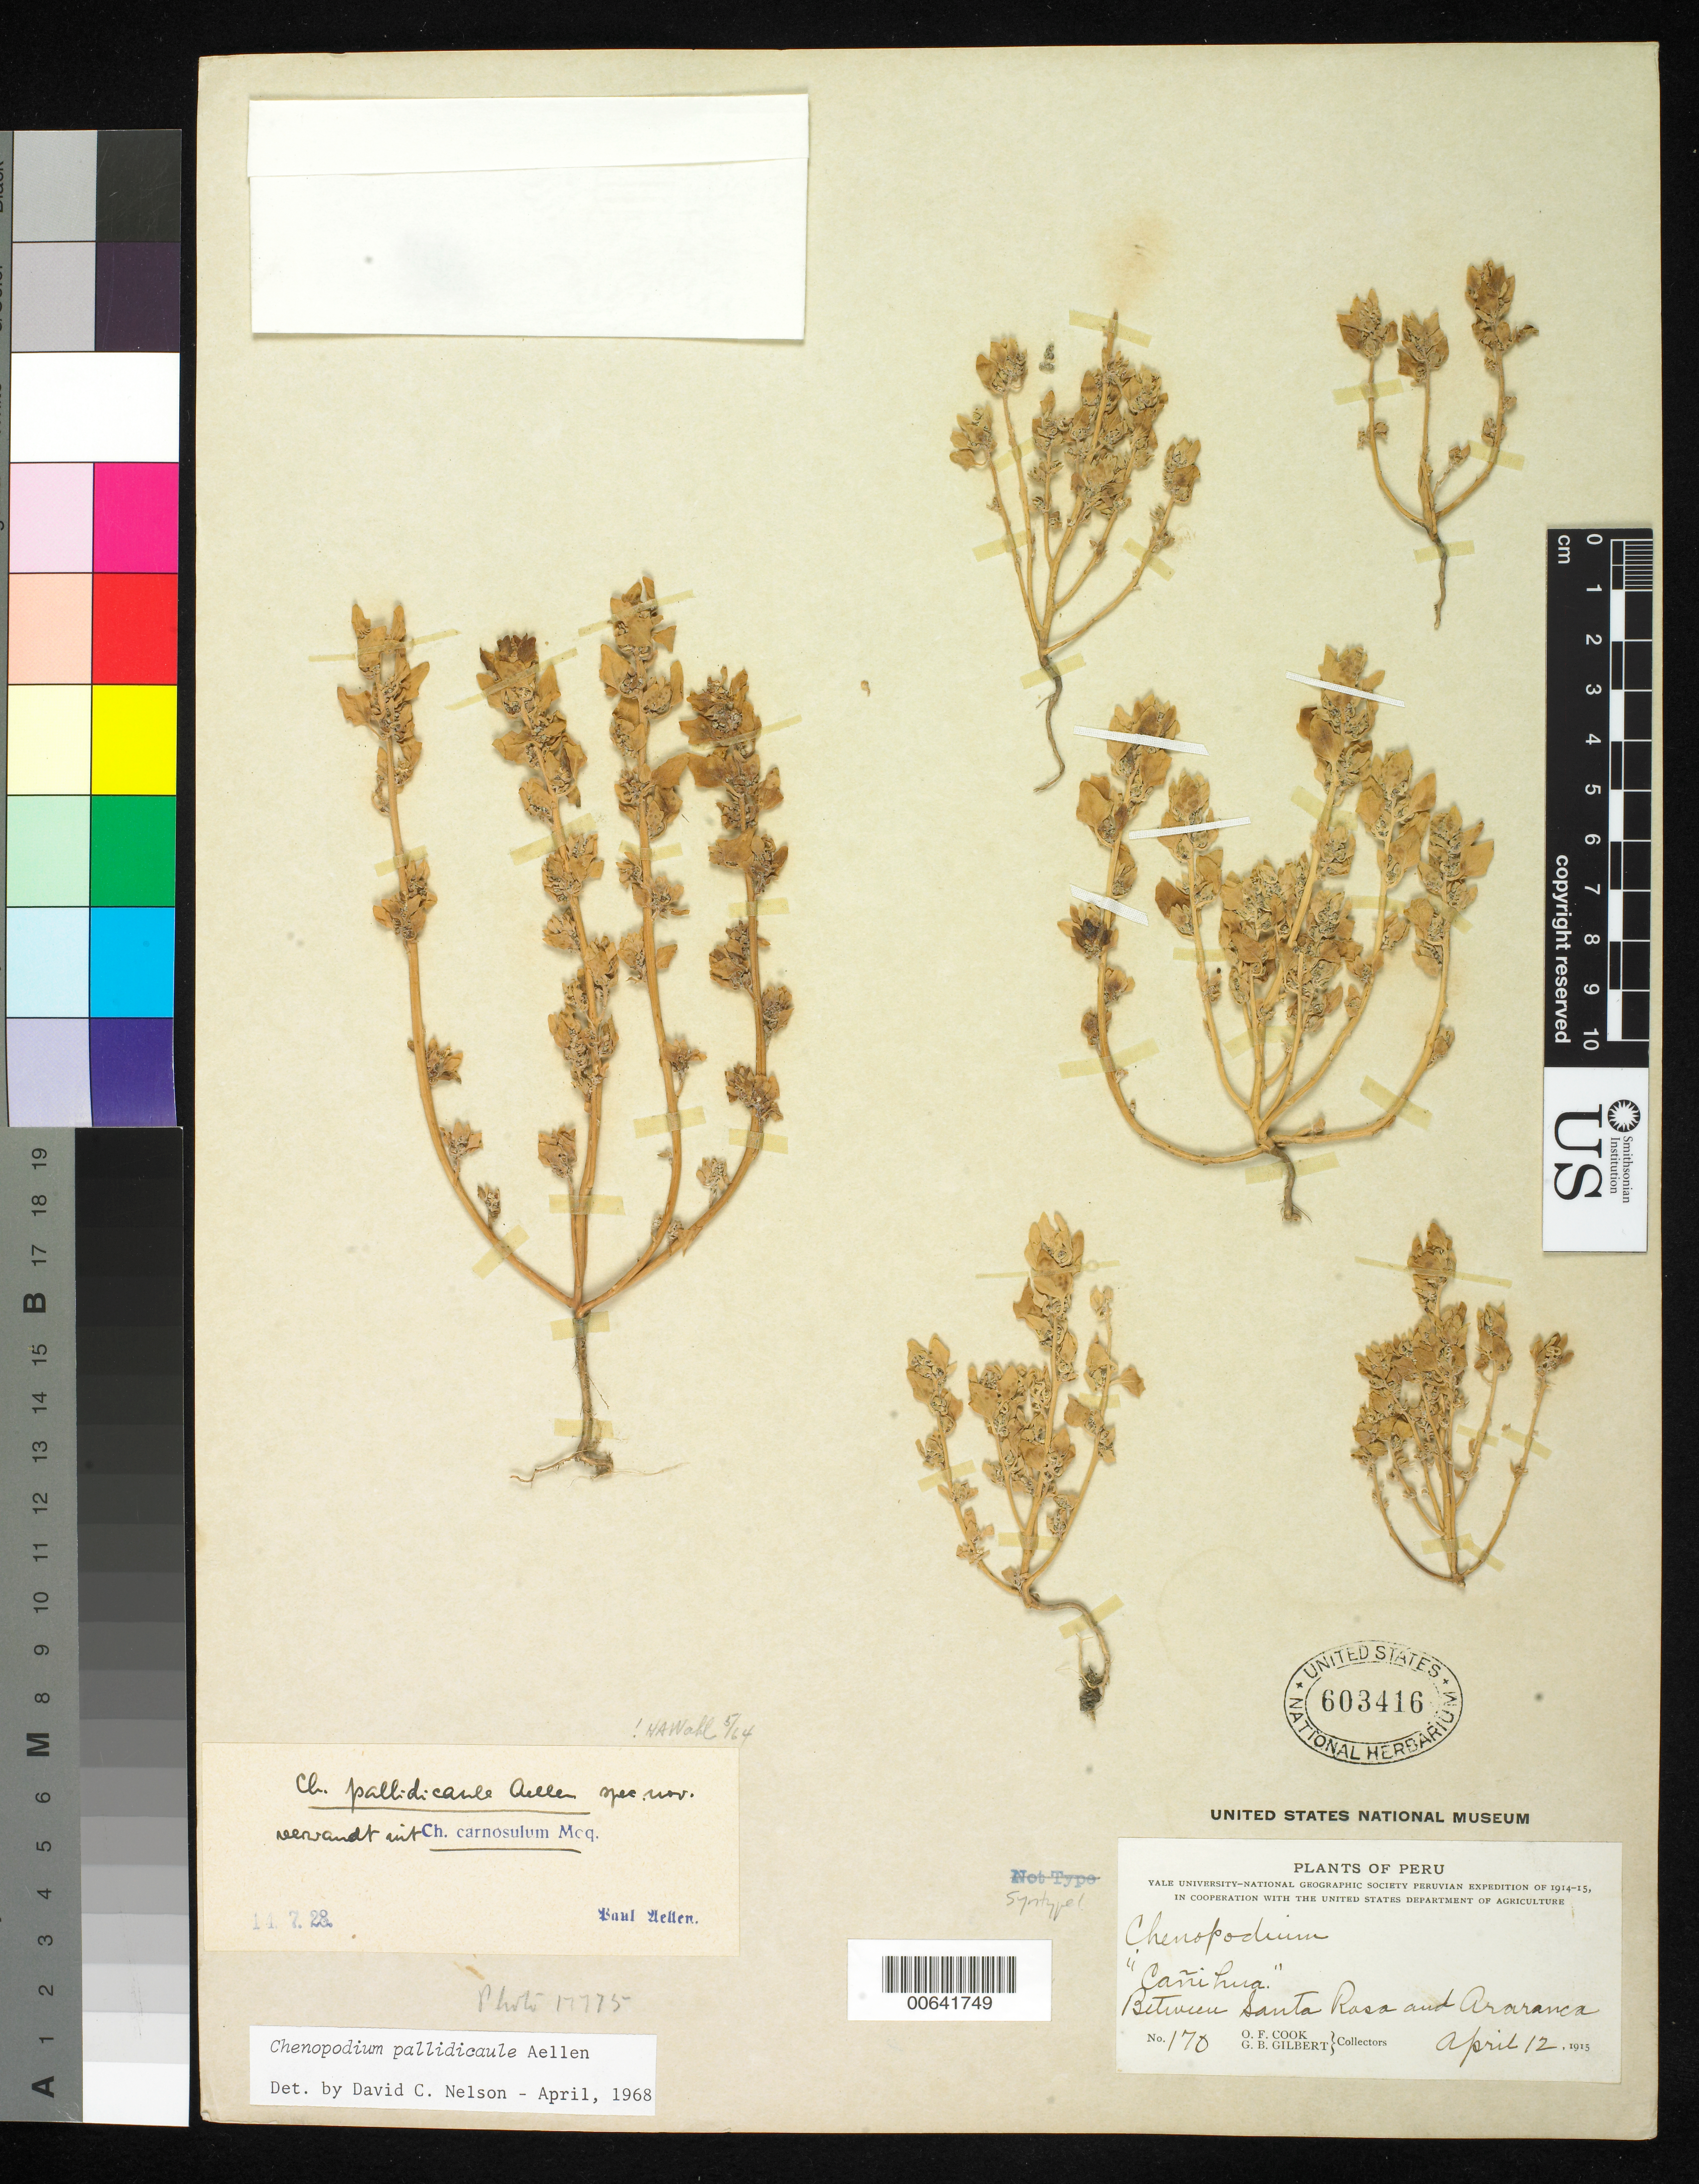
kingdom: Plantae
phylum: Tracheophyta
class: Magnoliopsida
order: Caryophyllales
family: Amaranthaceae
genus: Chenopodium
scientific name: Chenopodium pallidicaule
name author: Aellen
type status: Syntype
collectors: O. F. Cook & G. B. Gilbert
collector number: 170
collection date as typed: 12 Apr 1915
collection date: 1915-04-12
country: Peru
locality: Between Santa Rosa and Araranca.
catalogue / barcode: US 603416